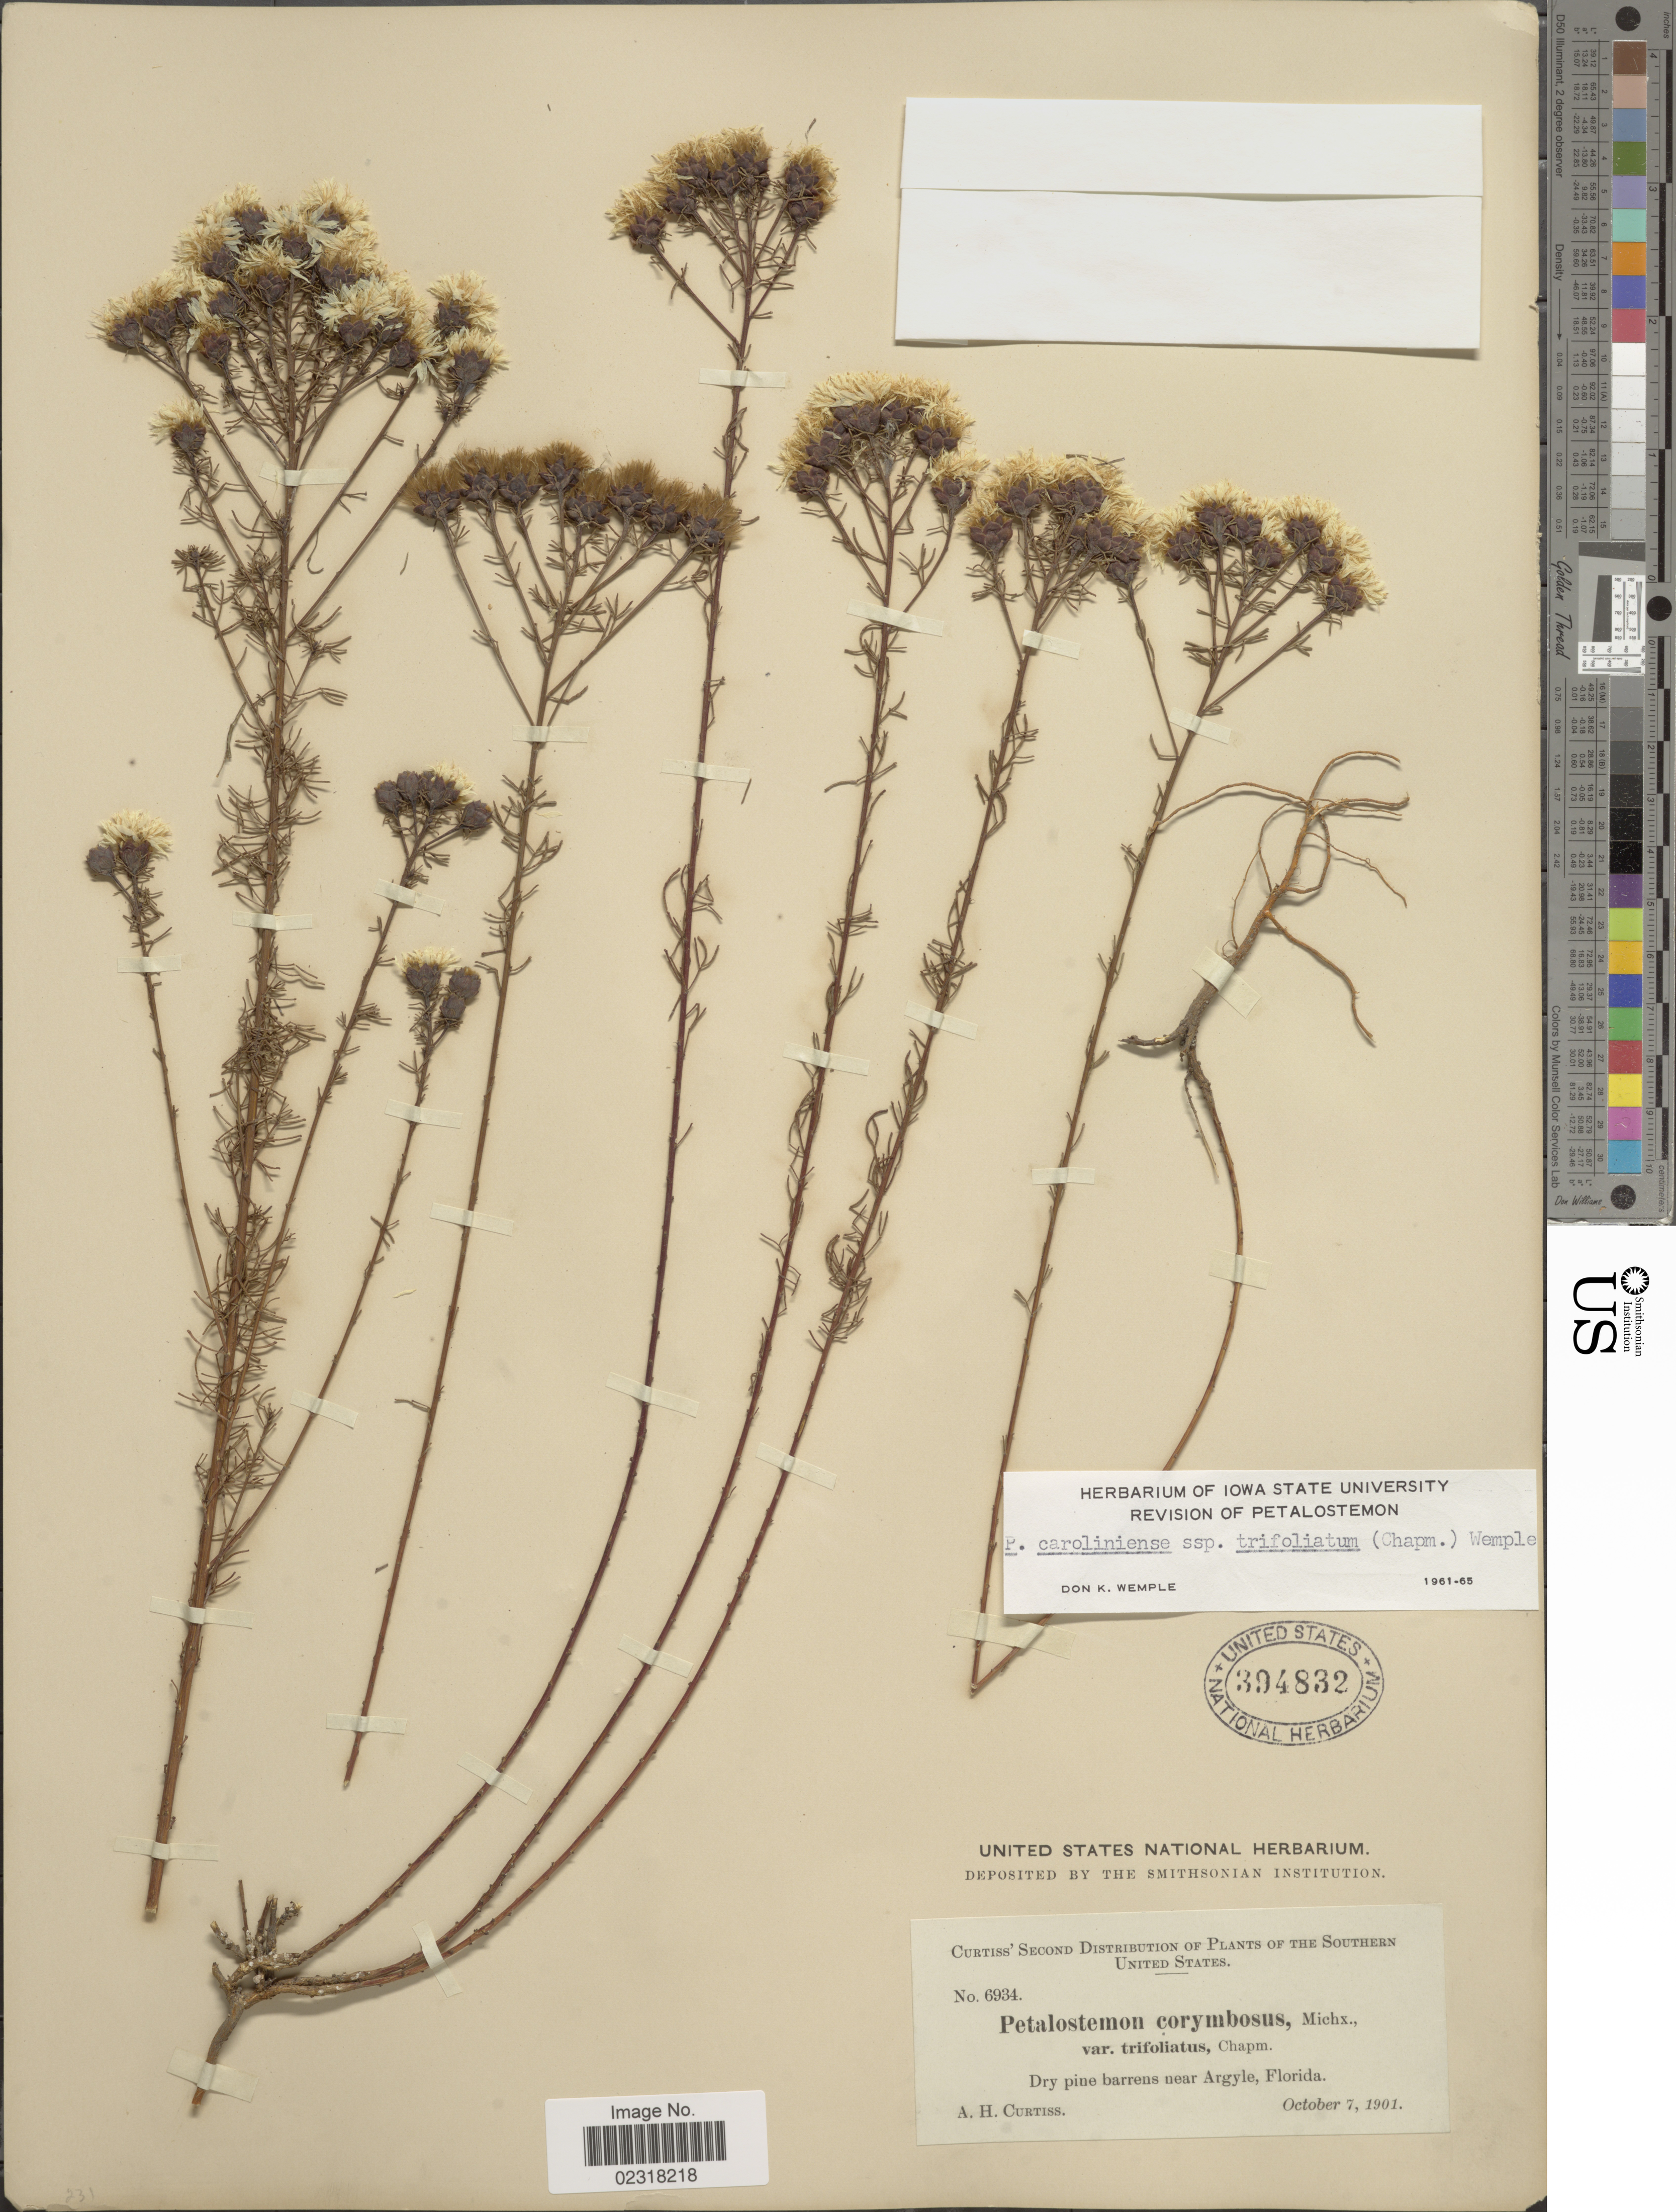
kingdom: Plantae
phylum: Tracheophyta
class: Magnoliopsida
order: Fabales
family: Fabaceae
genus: Dalea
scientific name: Dalea pinnata var. trifoliata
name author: (Chapman) Barneby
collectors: A. H. Curtiss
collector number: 6934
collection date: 1901-10-07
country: United States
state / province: Florida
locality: The Southern United States, Dry pine barrens near Argyle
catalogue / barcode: US 394832